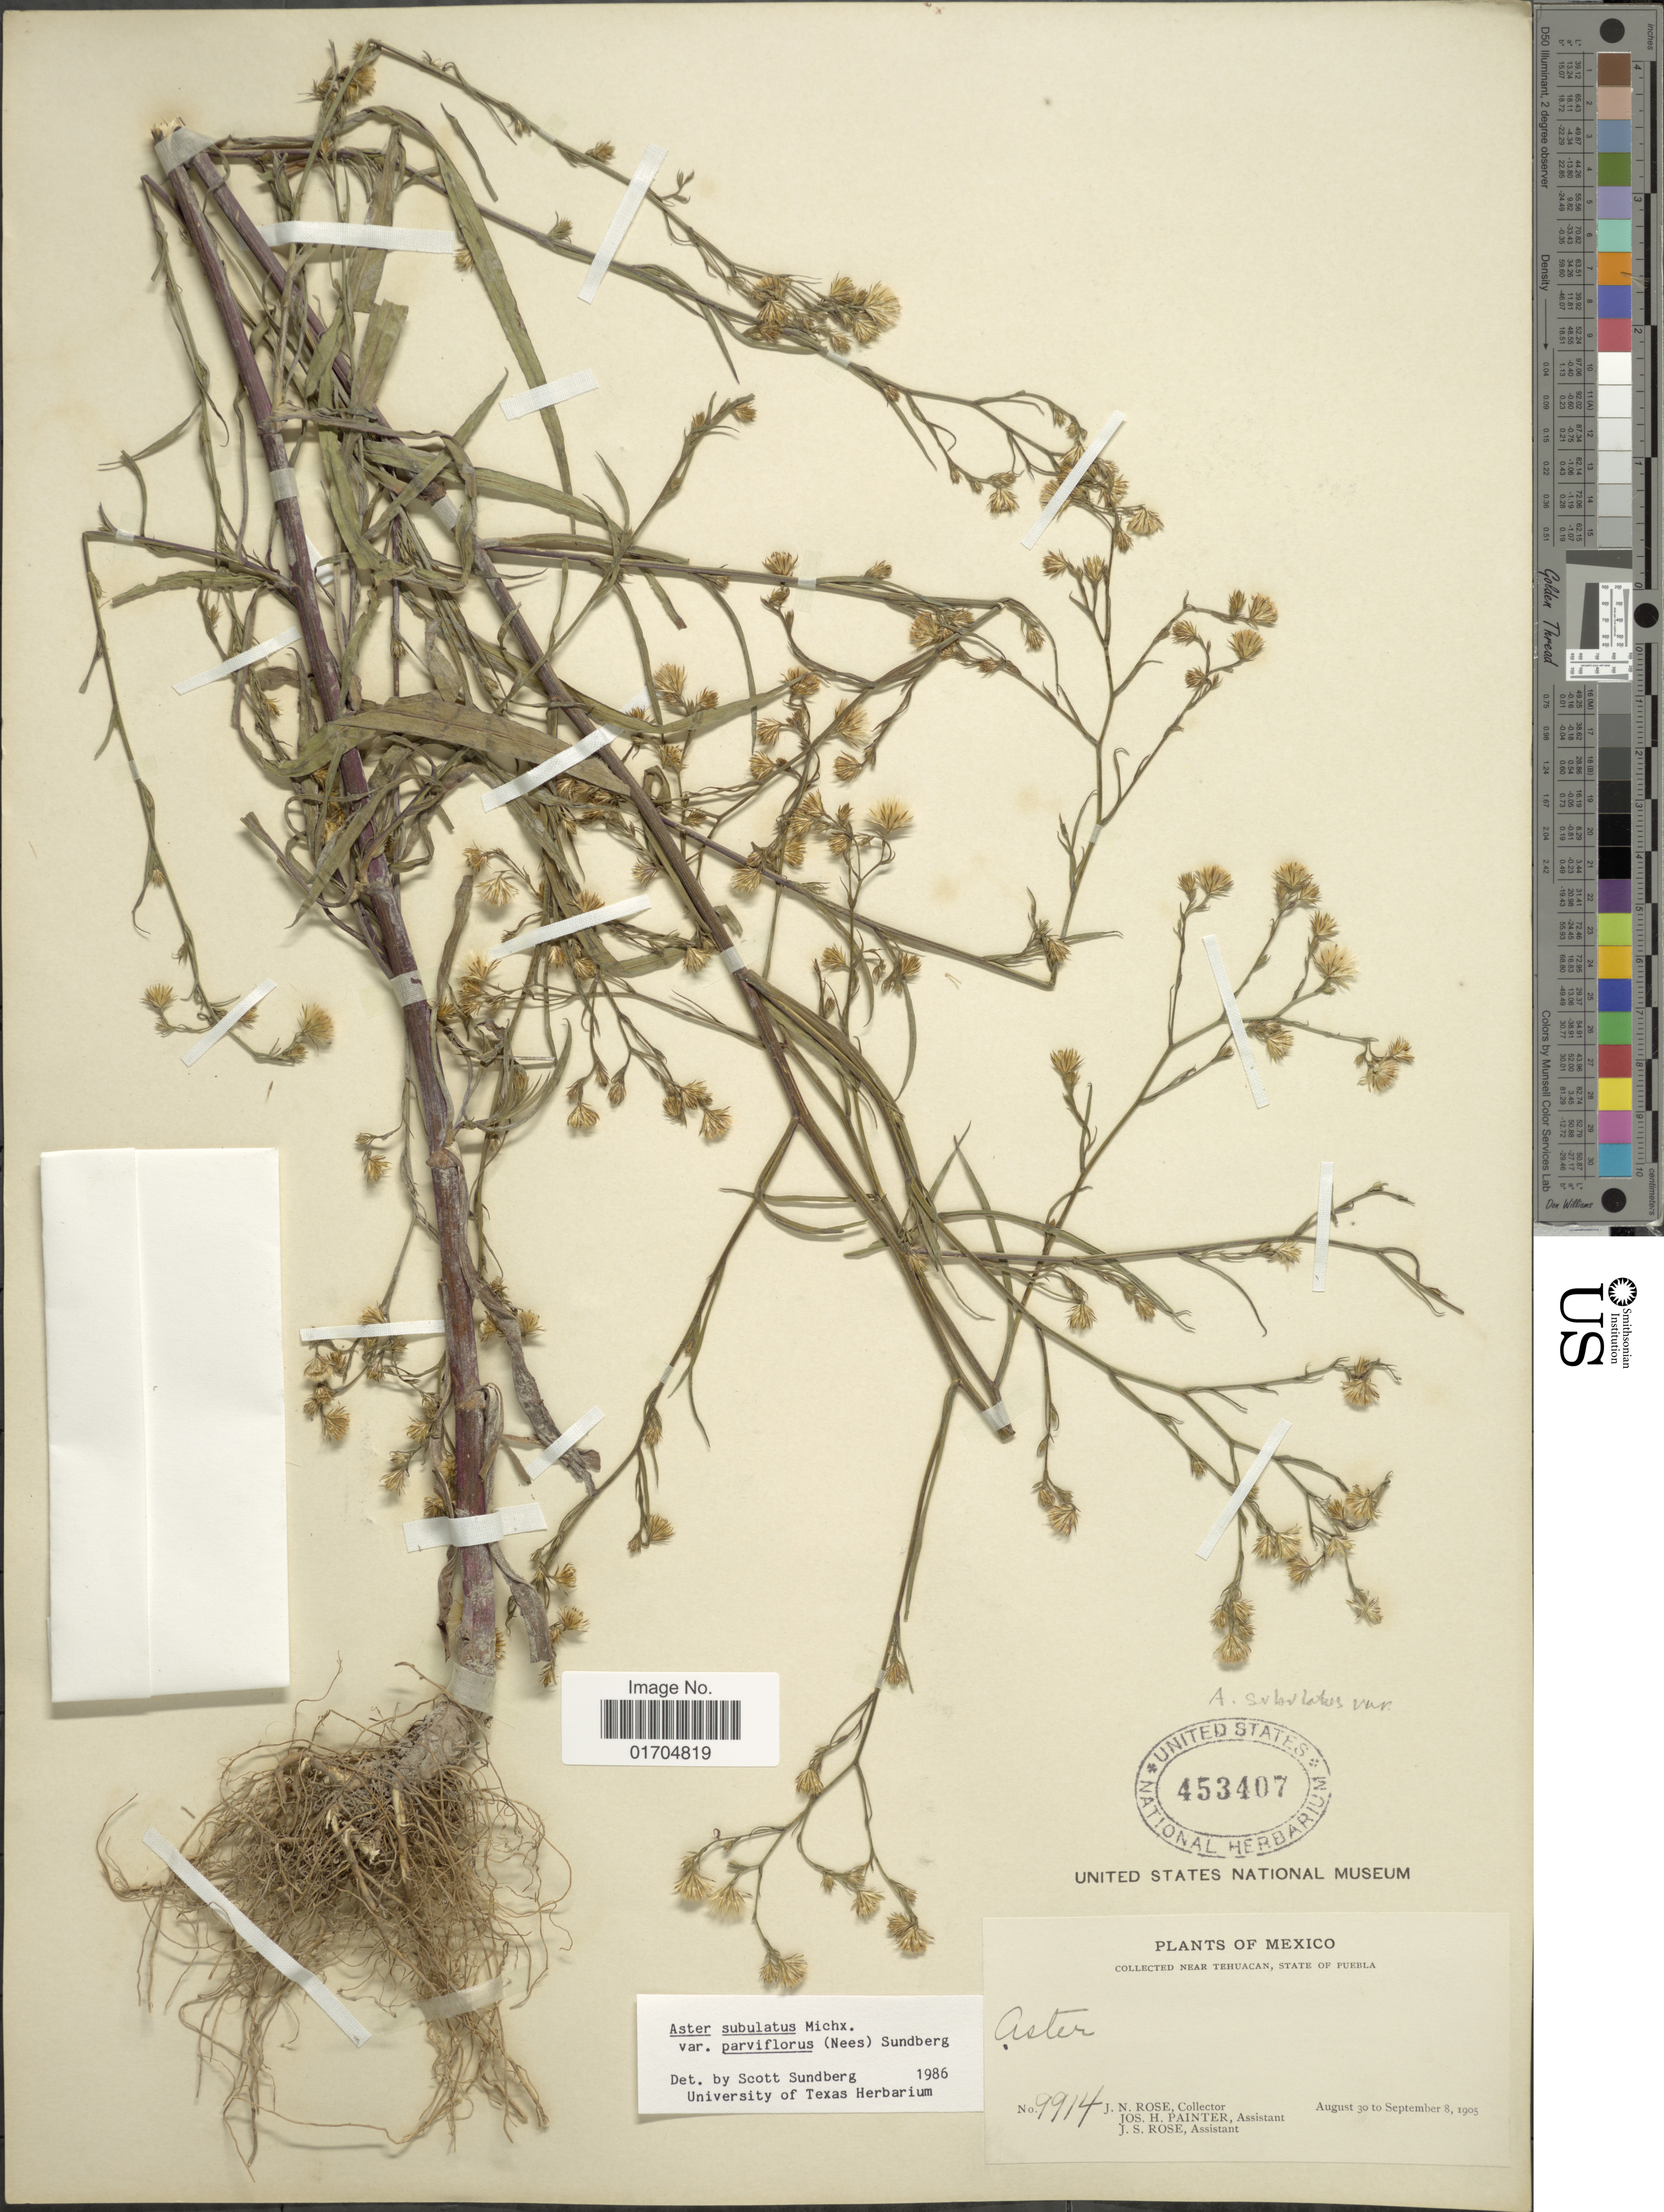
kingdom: Plantae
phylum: Tracheophyta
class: Magnoliopsida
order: Asterales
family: Asteraceae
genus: Symphyotrichum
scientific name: Symphyotrichum subulatum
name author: (Michx.) G.L. Nesom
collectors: J. N. Rose, J. H. Painter & J. S. Rose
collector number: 9914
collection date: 1905-08-30/1905-09-08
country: Mexico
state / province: Puebla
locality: Near Tehuacan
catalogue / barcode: US 453407